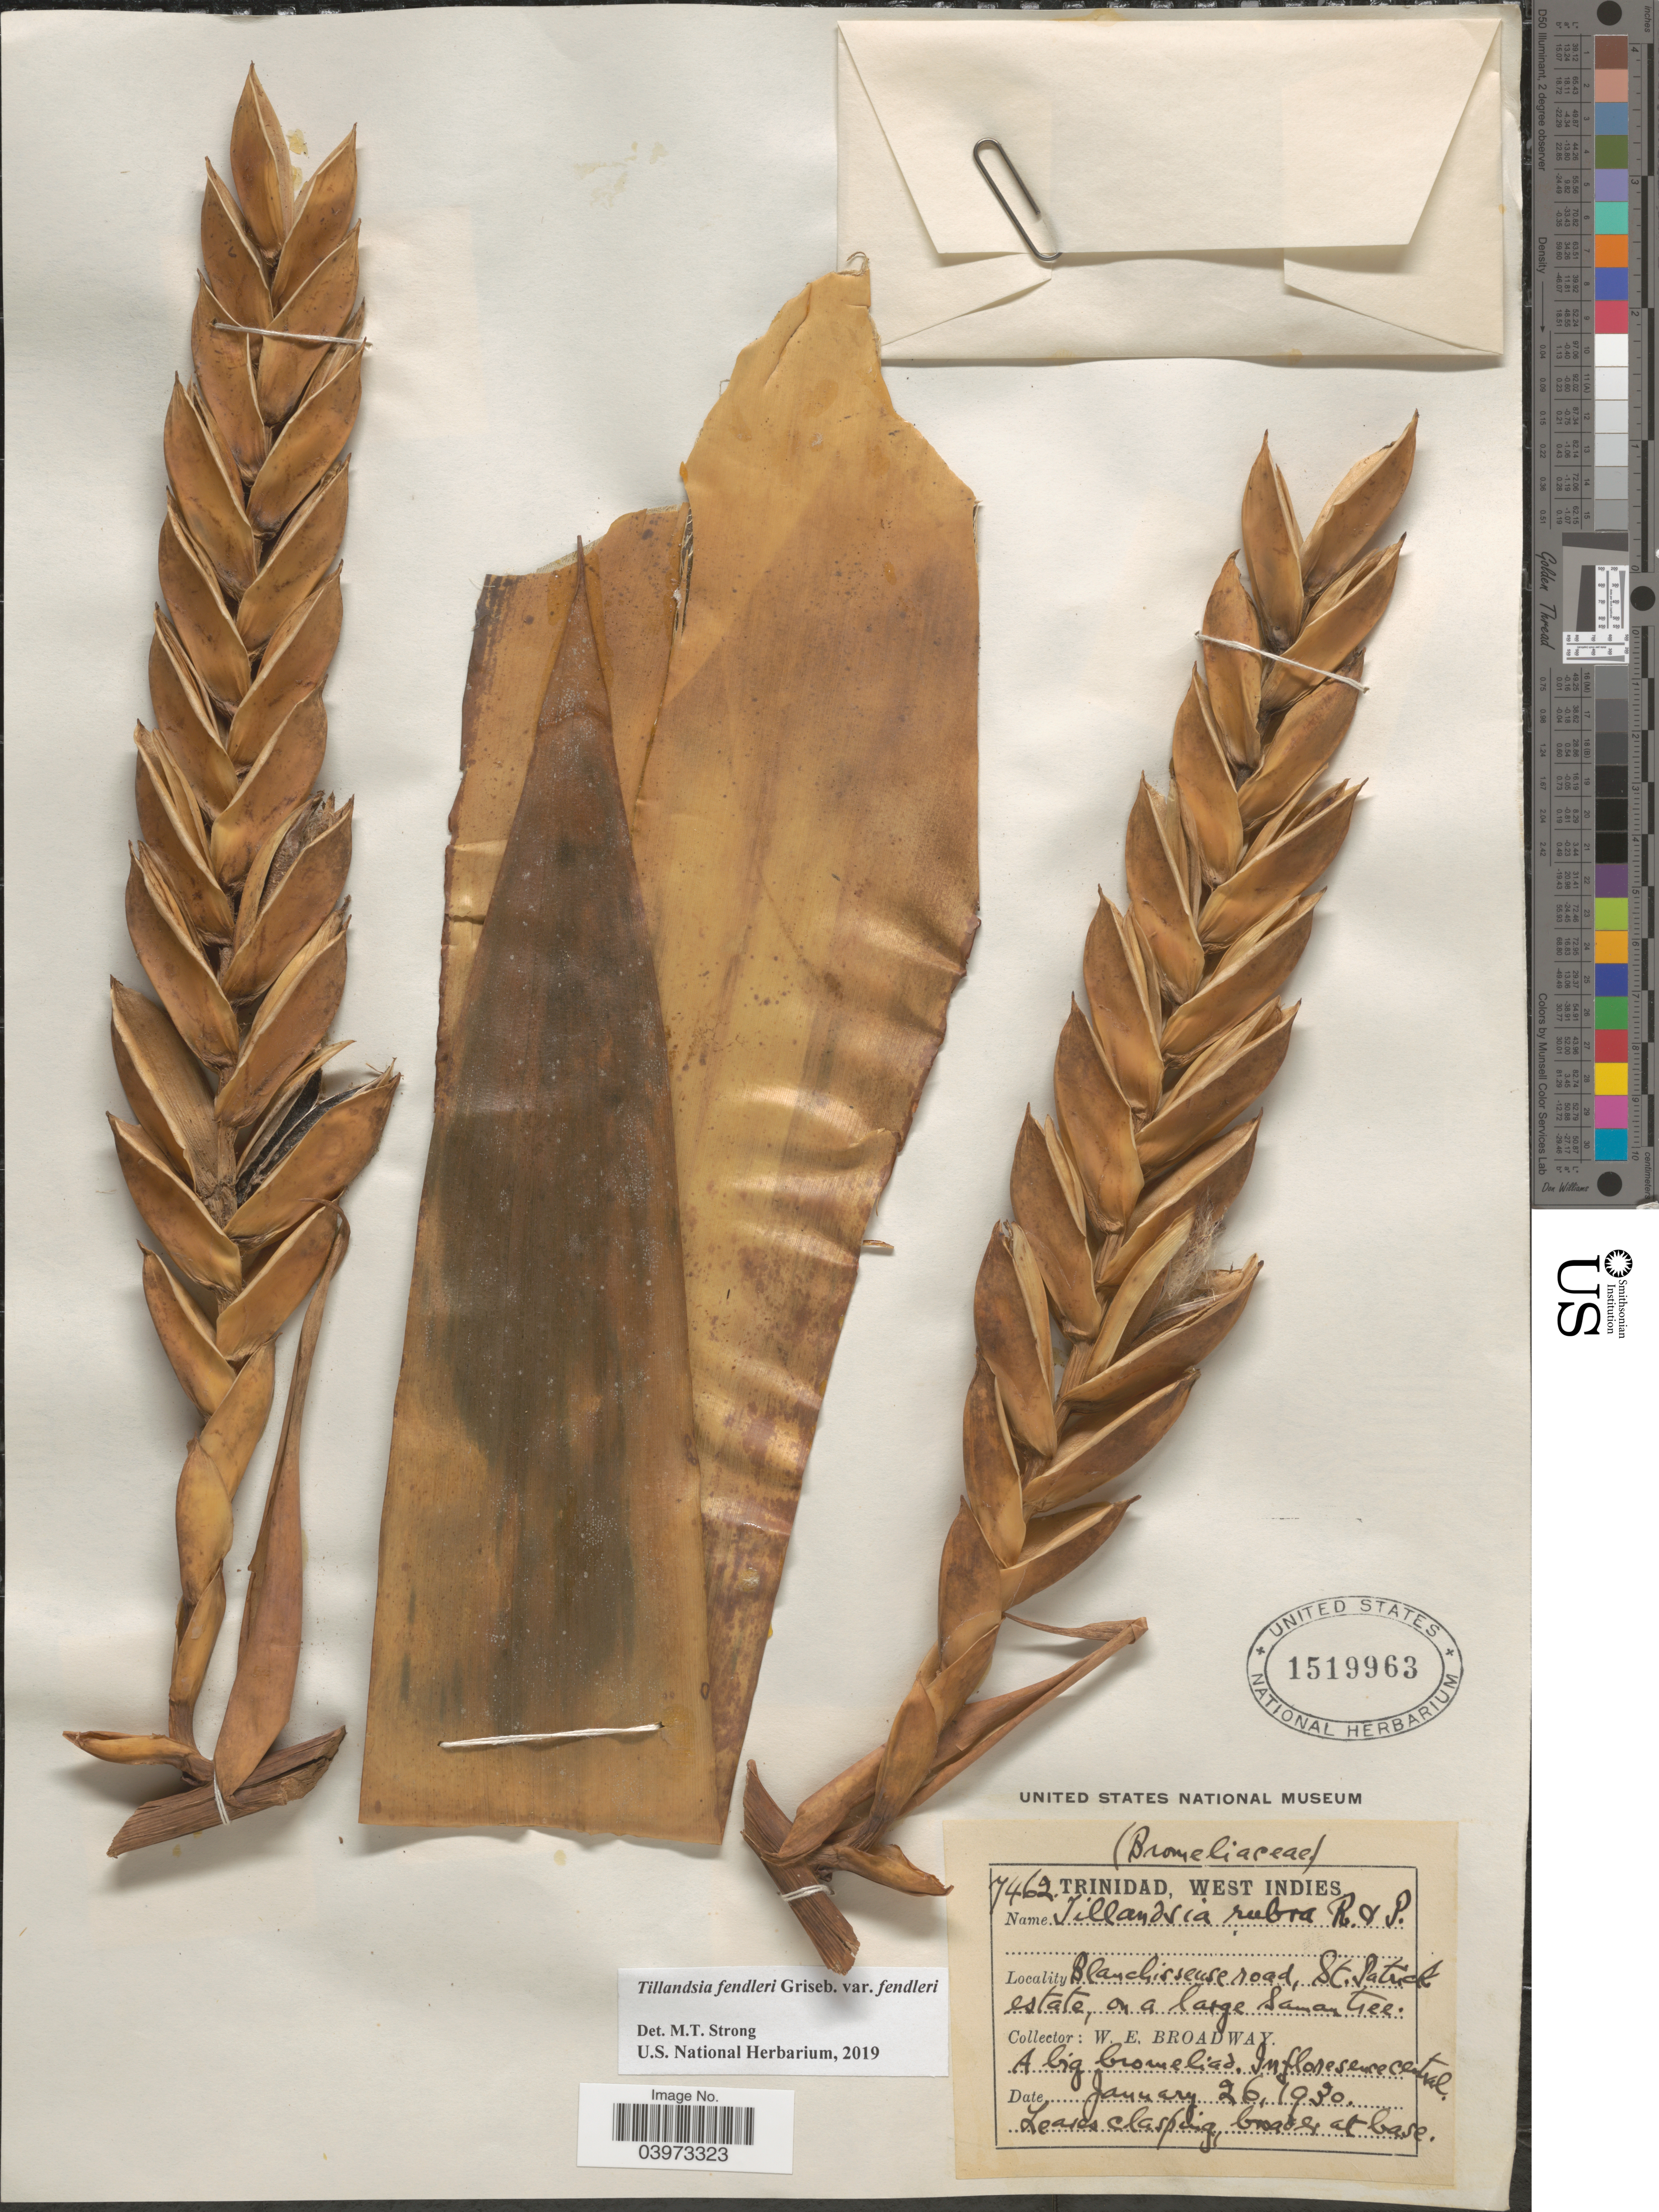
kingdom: Plantae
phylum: Tracheophyta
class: Liliopsida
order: Poales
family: Bromeliaceae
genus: Tillandsia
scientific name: Tillandsia fendleri var. fendleri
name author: Griseb.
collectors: W. E. Broadway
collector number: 7462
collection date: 1930-01-26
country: Trinidad and Tobago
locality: Blanchisseuse road, St. Patrick estate.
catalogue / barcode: US 1519963